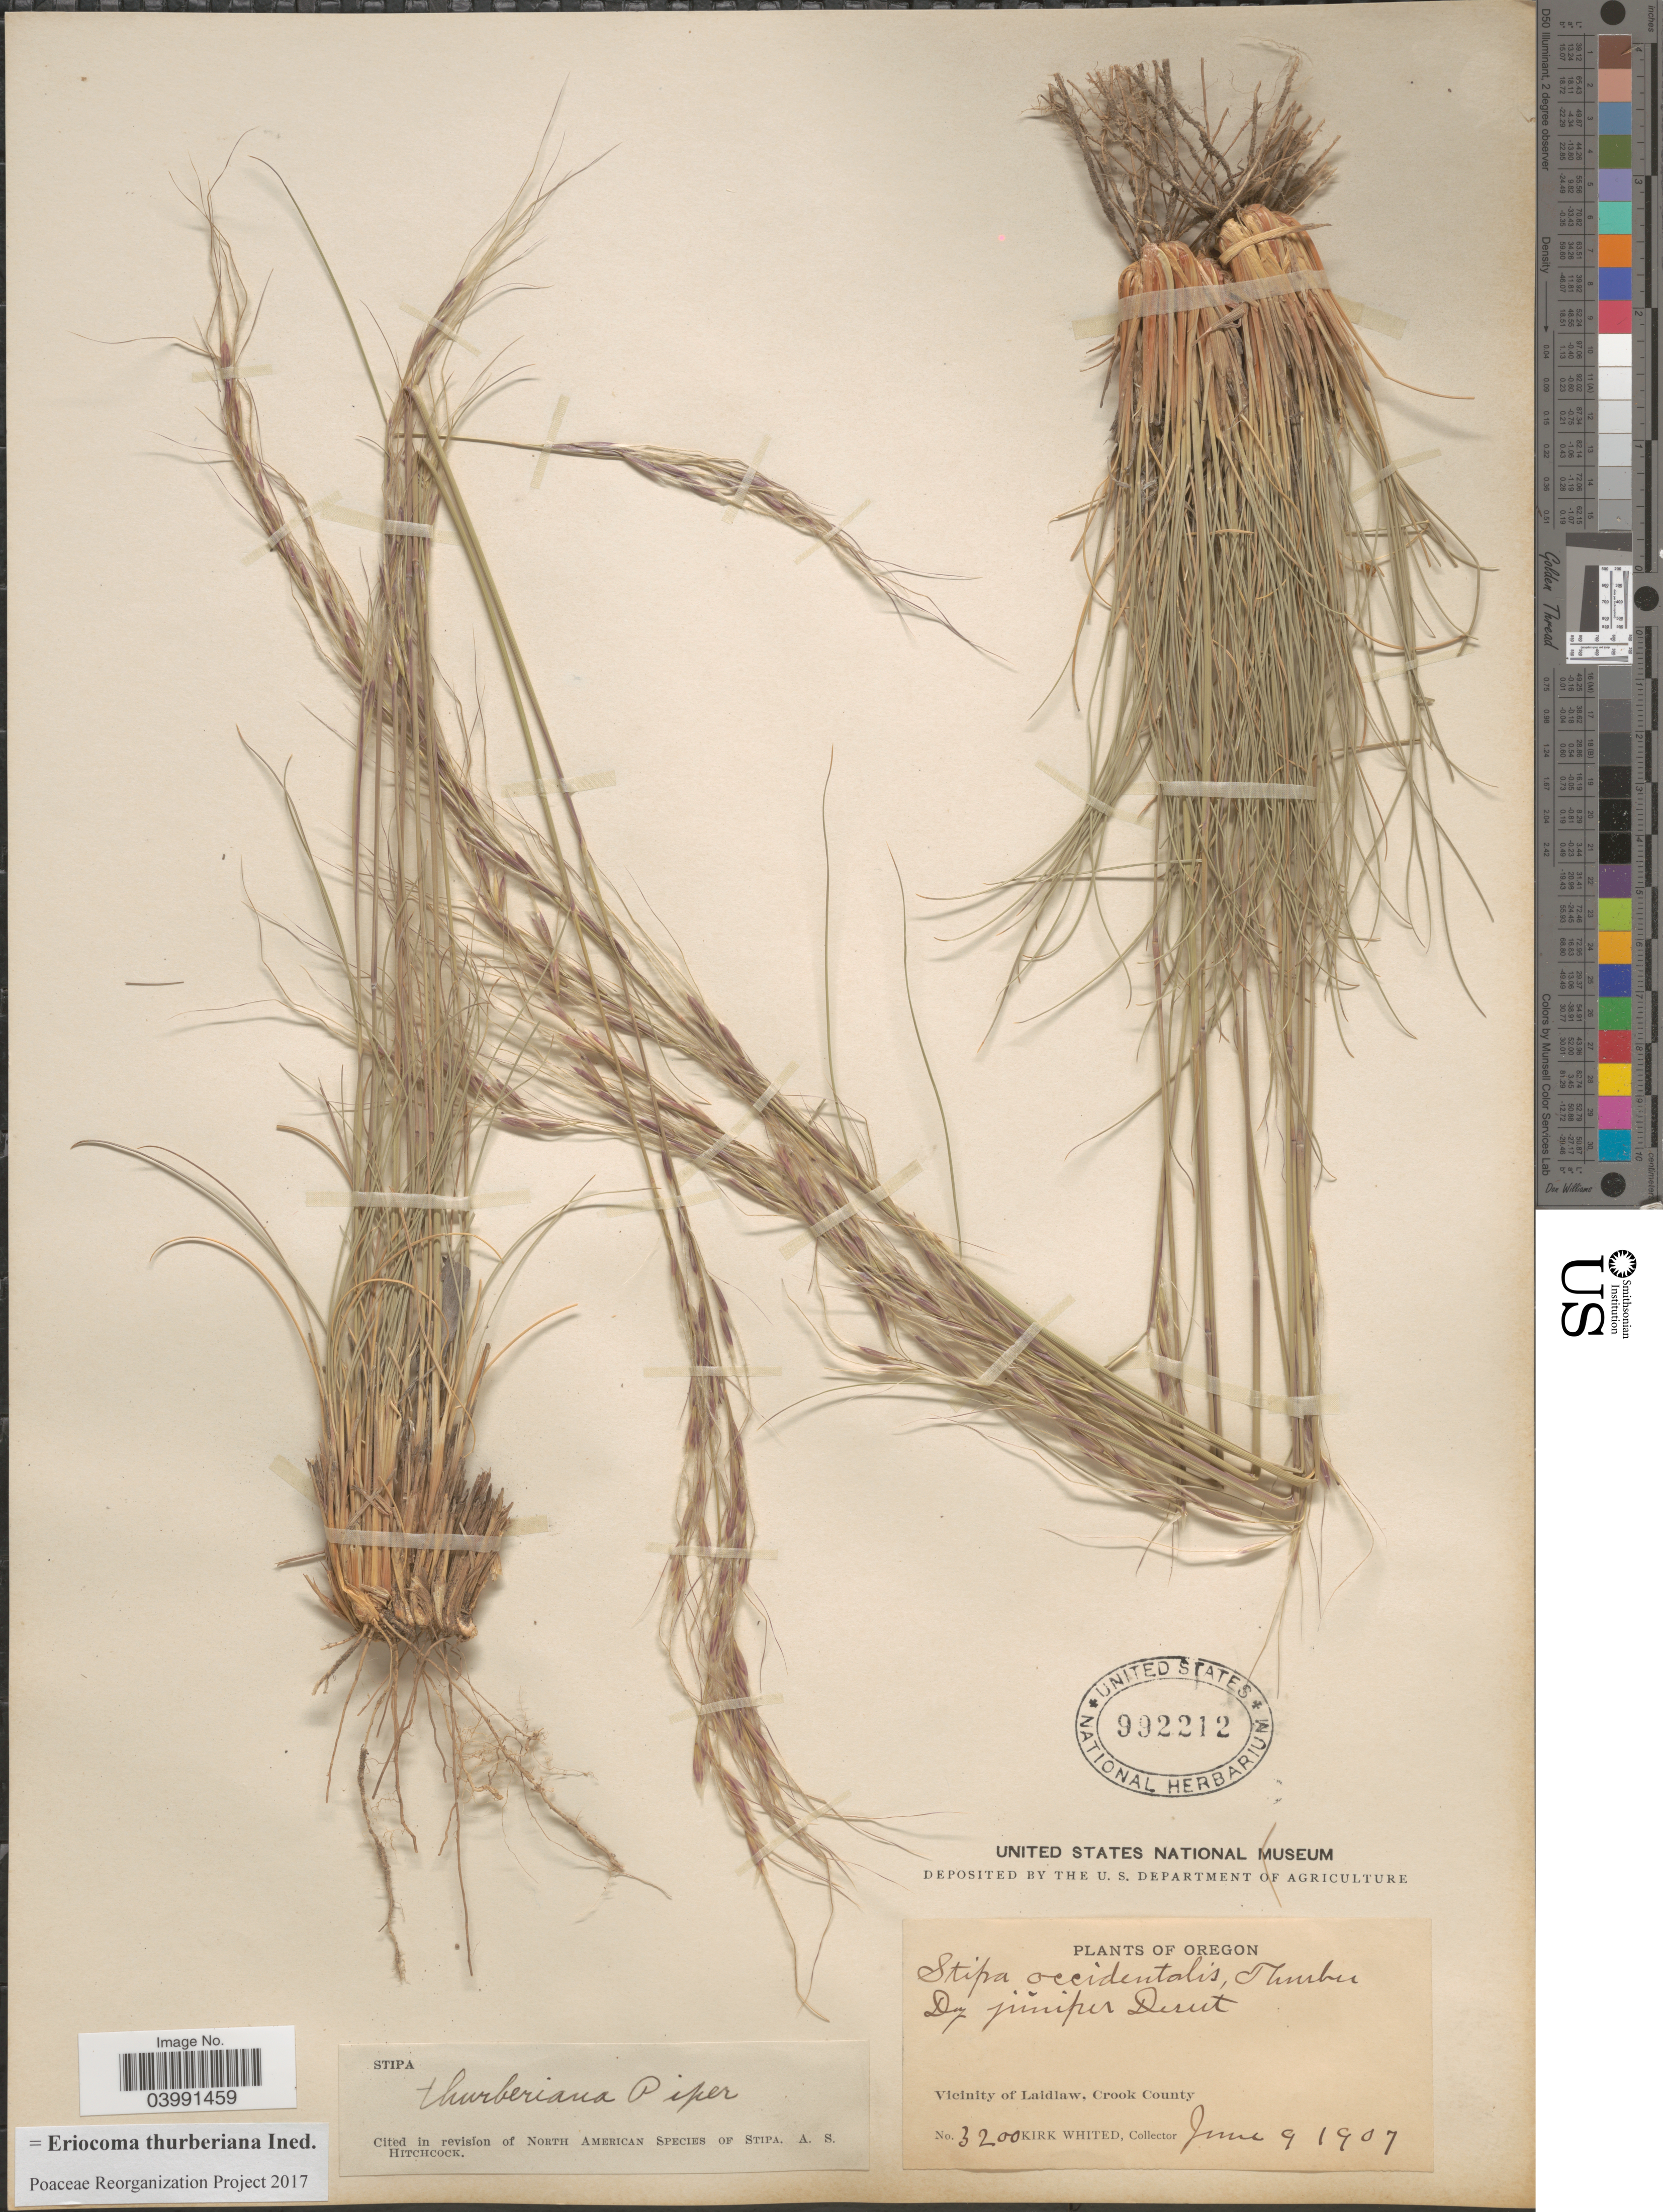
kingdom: Plantae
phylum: Tracheophyta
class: Liliopsida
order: Poales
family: Poaceae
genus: Eriocoma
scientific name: Eriocoma thurberiana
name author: (Piper) Romasch.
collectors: K. Whited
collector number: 3200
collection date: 1907-06-09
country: United States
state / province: Oregon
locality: Vicinity of Laidlaw, Crook County.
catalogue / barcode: US 992212